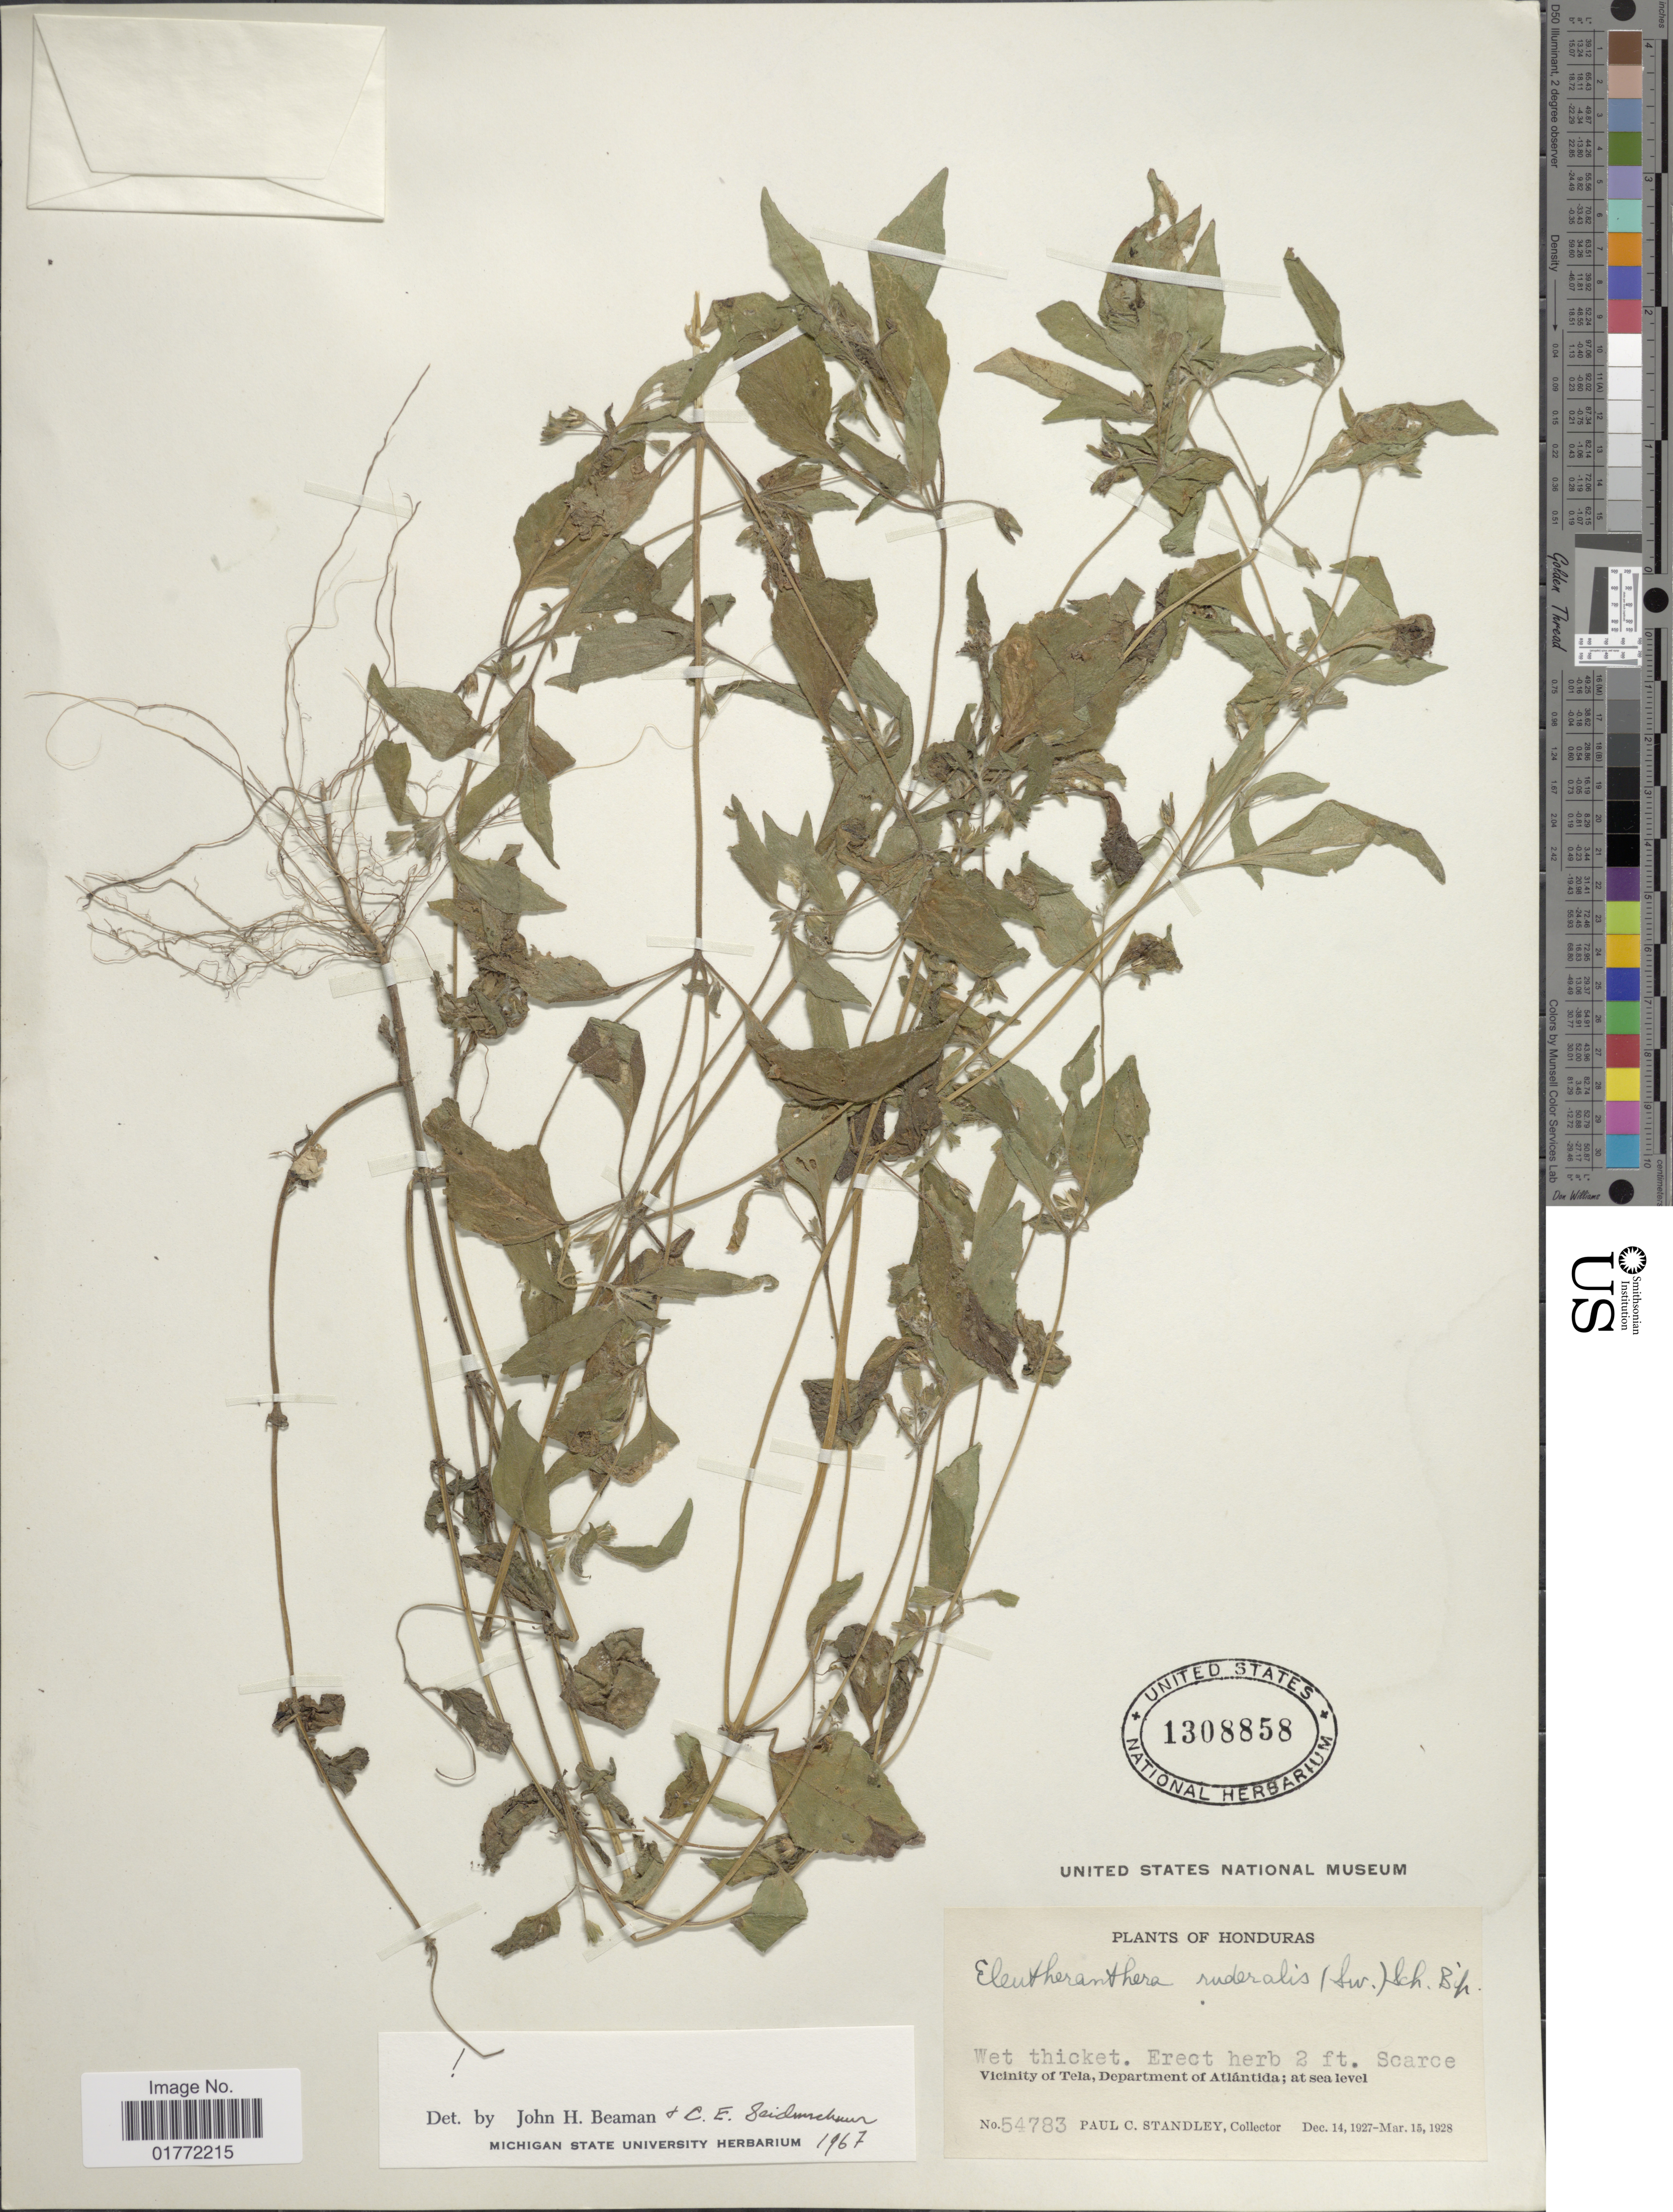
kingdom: Plantae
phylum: Tracheophyta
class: Magnoliopsida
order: Asterales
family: Asteraceae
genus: Eleutheranthera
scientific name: Eleutheranthera ruderalis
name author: (Sw.) Sch. Bip.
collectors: P. C. Standley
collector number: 54783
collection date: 1927-12-14/1928-03-15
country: Honduras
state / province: Atlántida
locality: Vicinity of Tela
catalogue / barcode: US 1308858